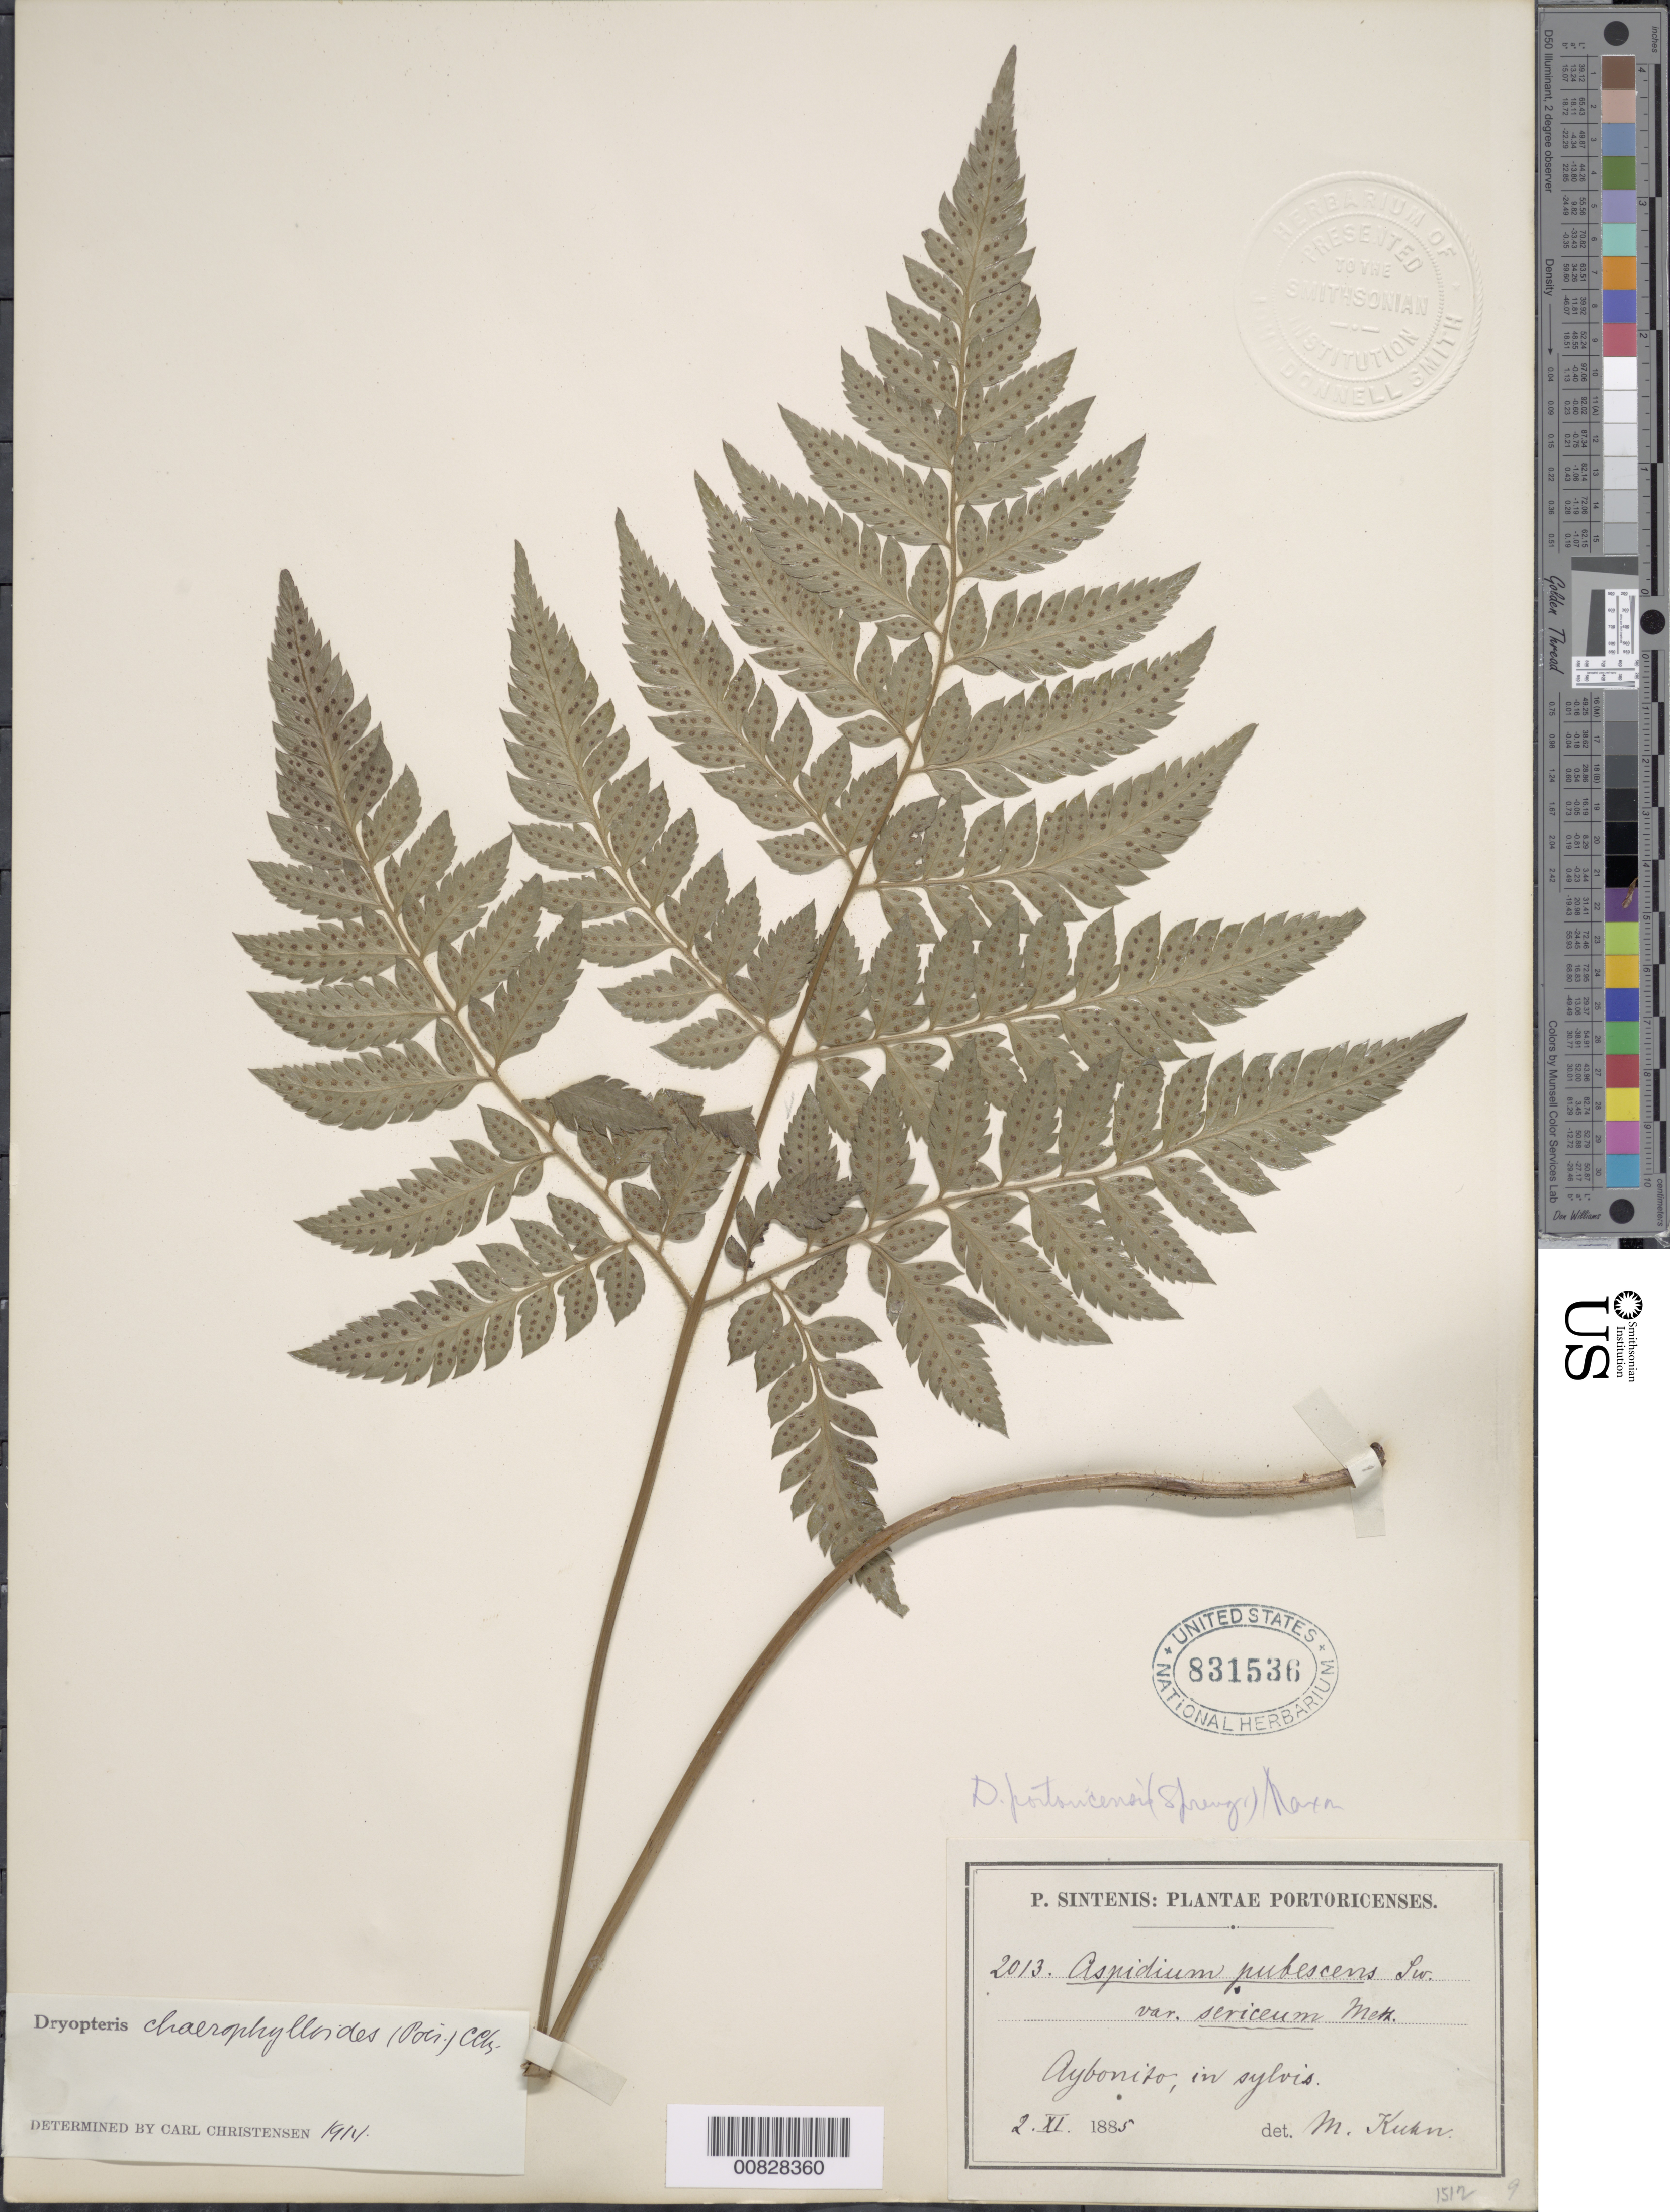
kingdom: Plantae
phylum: Tracheophyta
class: Polypodiopsida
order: Polypodiales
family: Dryopteridaceae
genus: Polystichopsis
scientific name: Polystichopsis chaerophylloides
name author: (Poir.) C.V. Morton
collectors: P. Sintenis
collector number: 2013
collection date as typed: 02 Nov 1885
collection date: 1885-11-02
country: Puerto Rico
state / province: Abonito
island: Puerto Rico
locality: Aybonito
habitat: Sylvis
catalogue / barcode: US 831536